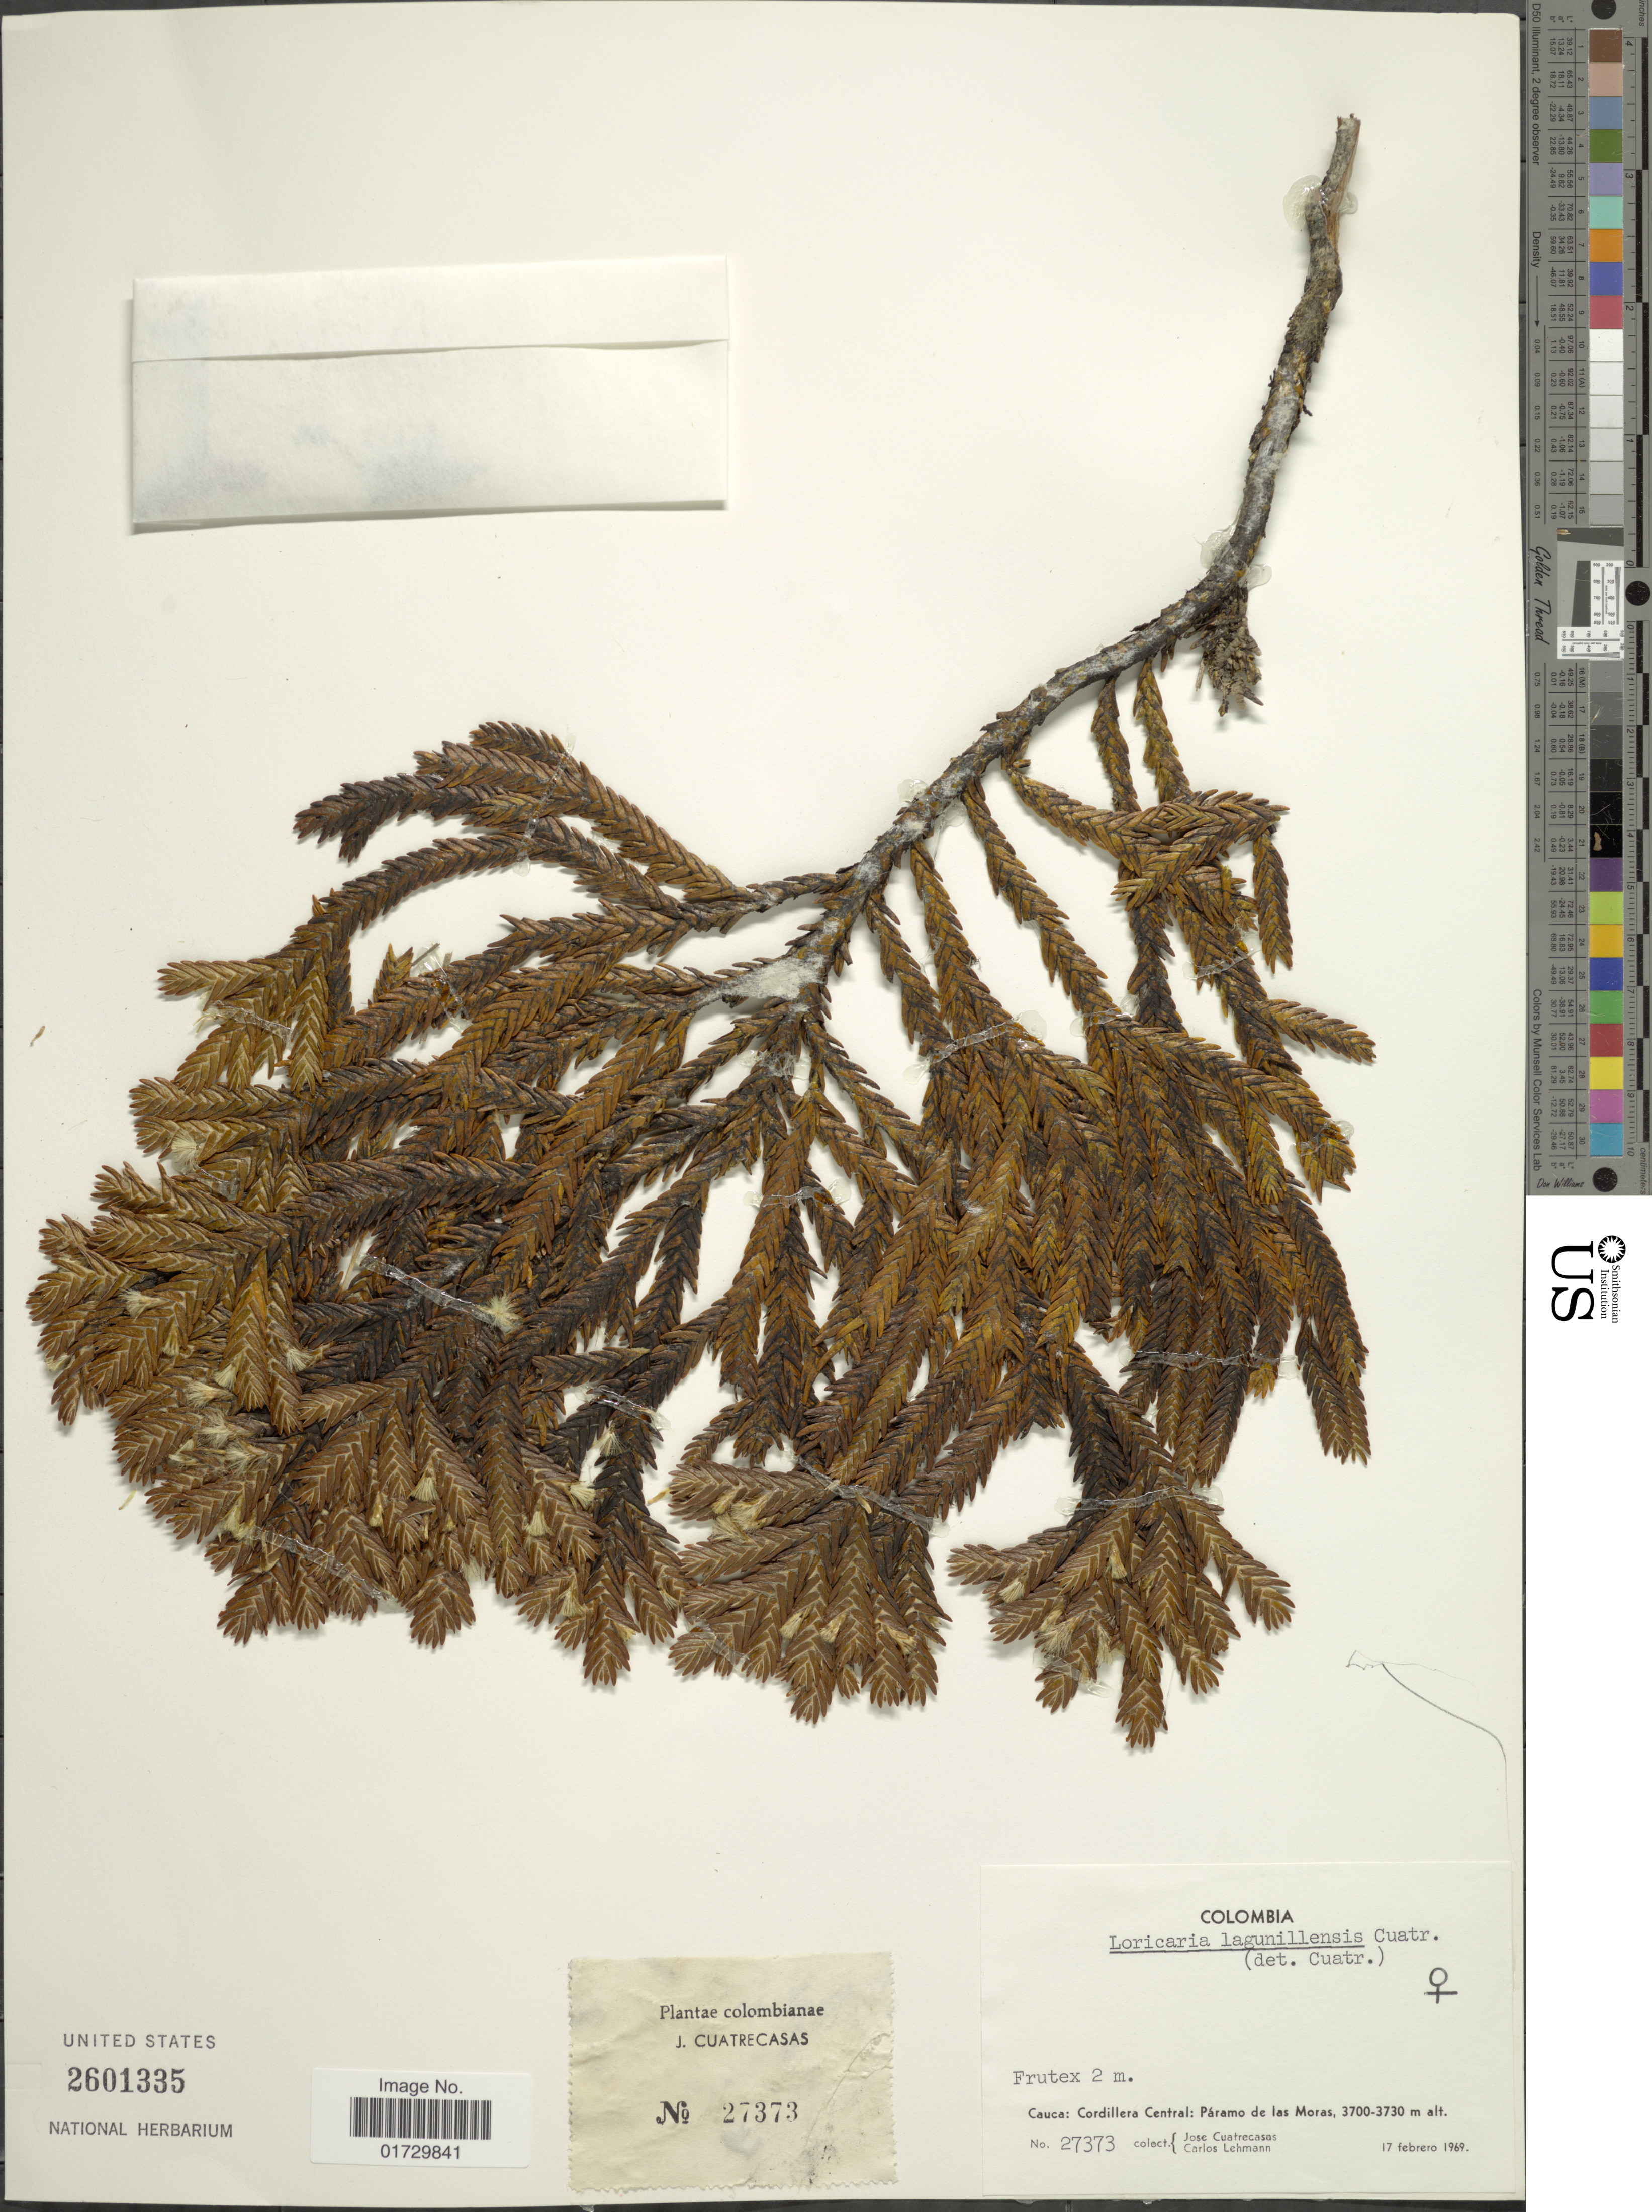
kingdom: Plantae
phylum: Tracheophyta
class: Magnoliopsida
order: Asterales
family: Asteraceae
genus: Loricaria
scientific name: Loricaria lagunillensis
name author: Cuatrec.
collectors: J. Cuatrecasas & C. Lehmann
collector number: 27373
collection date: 1969-02-17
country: Colombia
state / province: Cauca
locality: Cordillera Central: Paramo de la Moras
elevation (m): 3700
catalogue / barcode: US 2601355